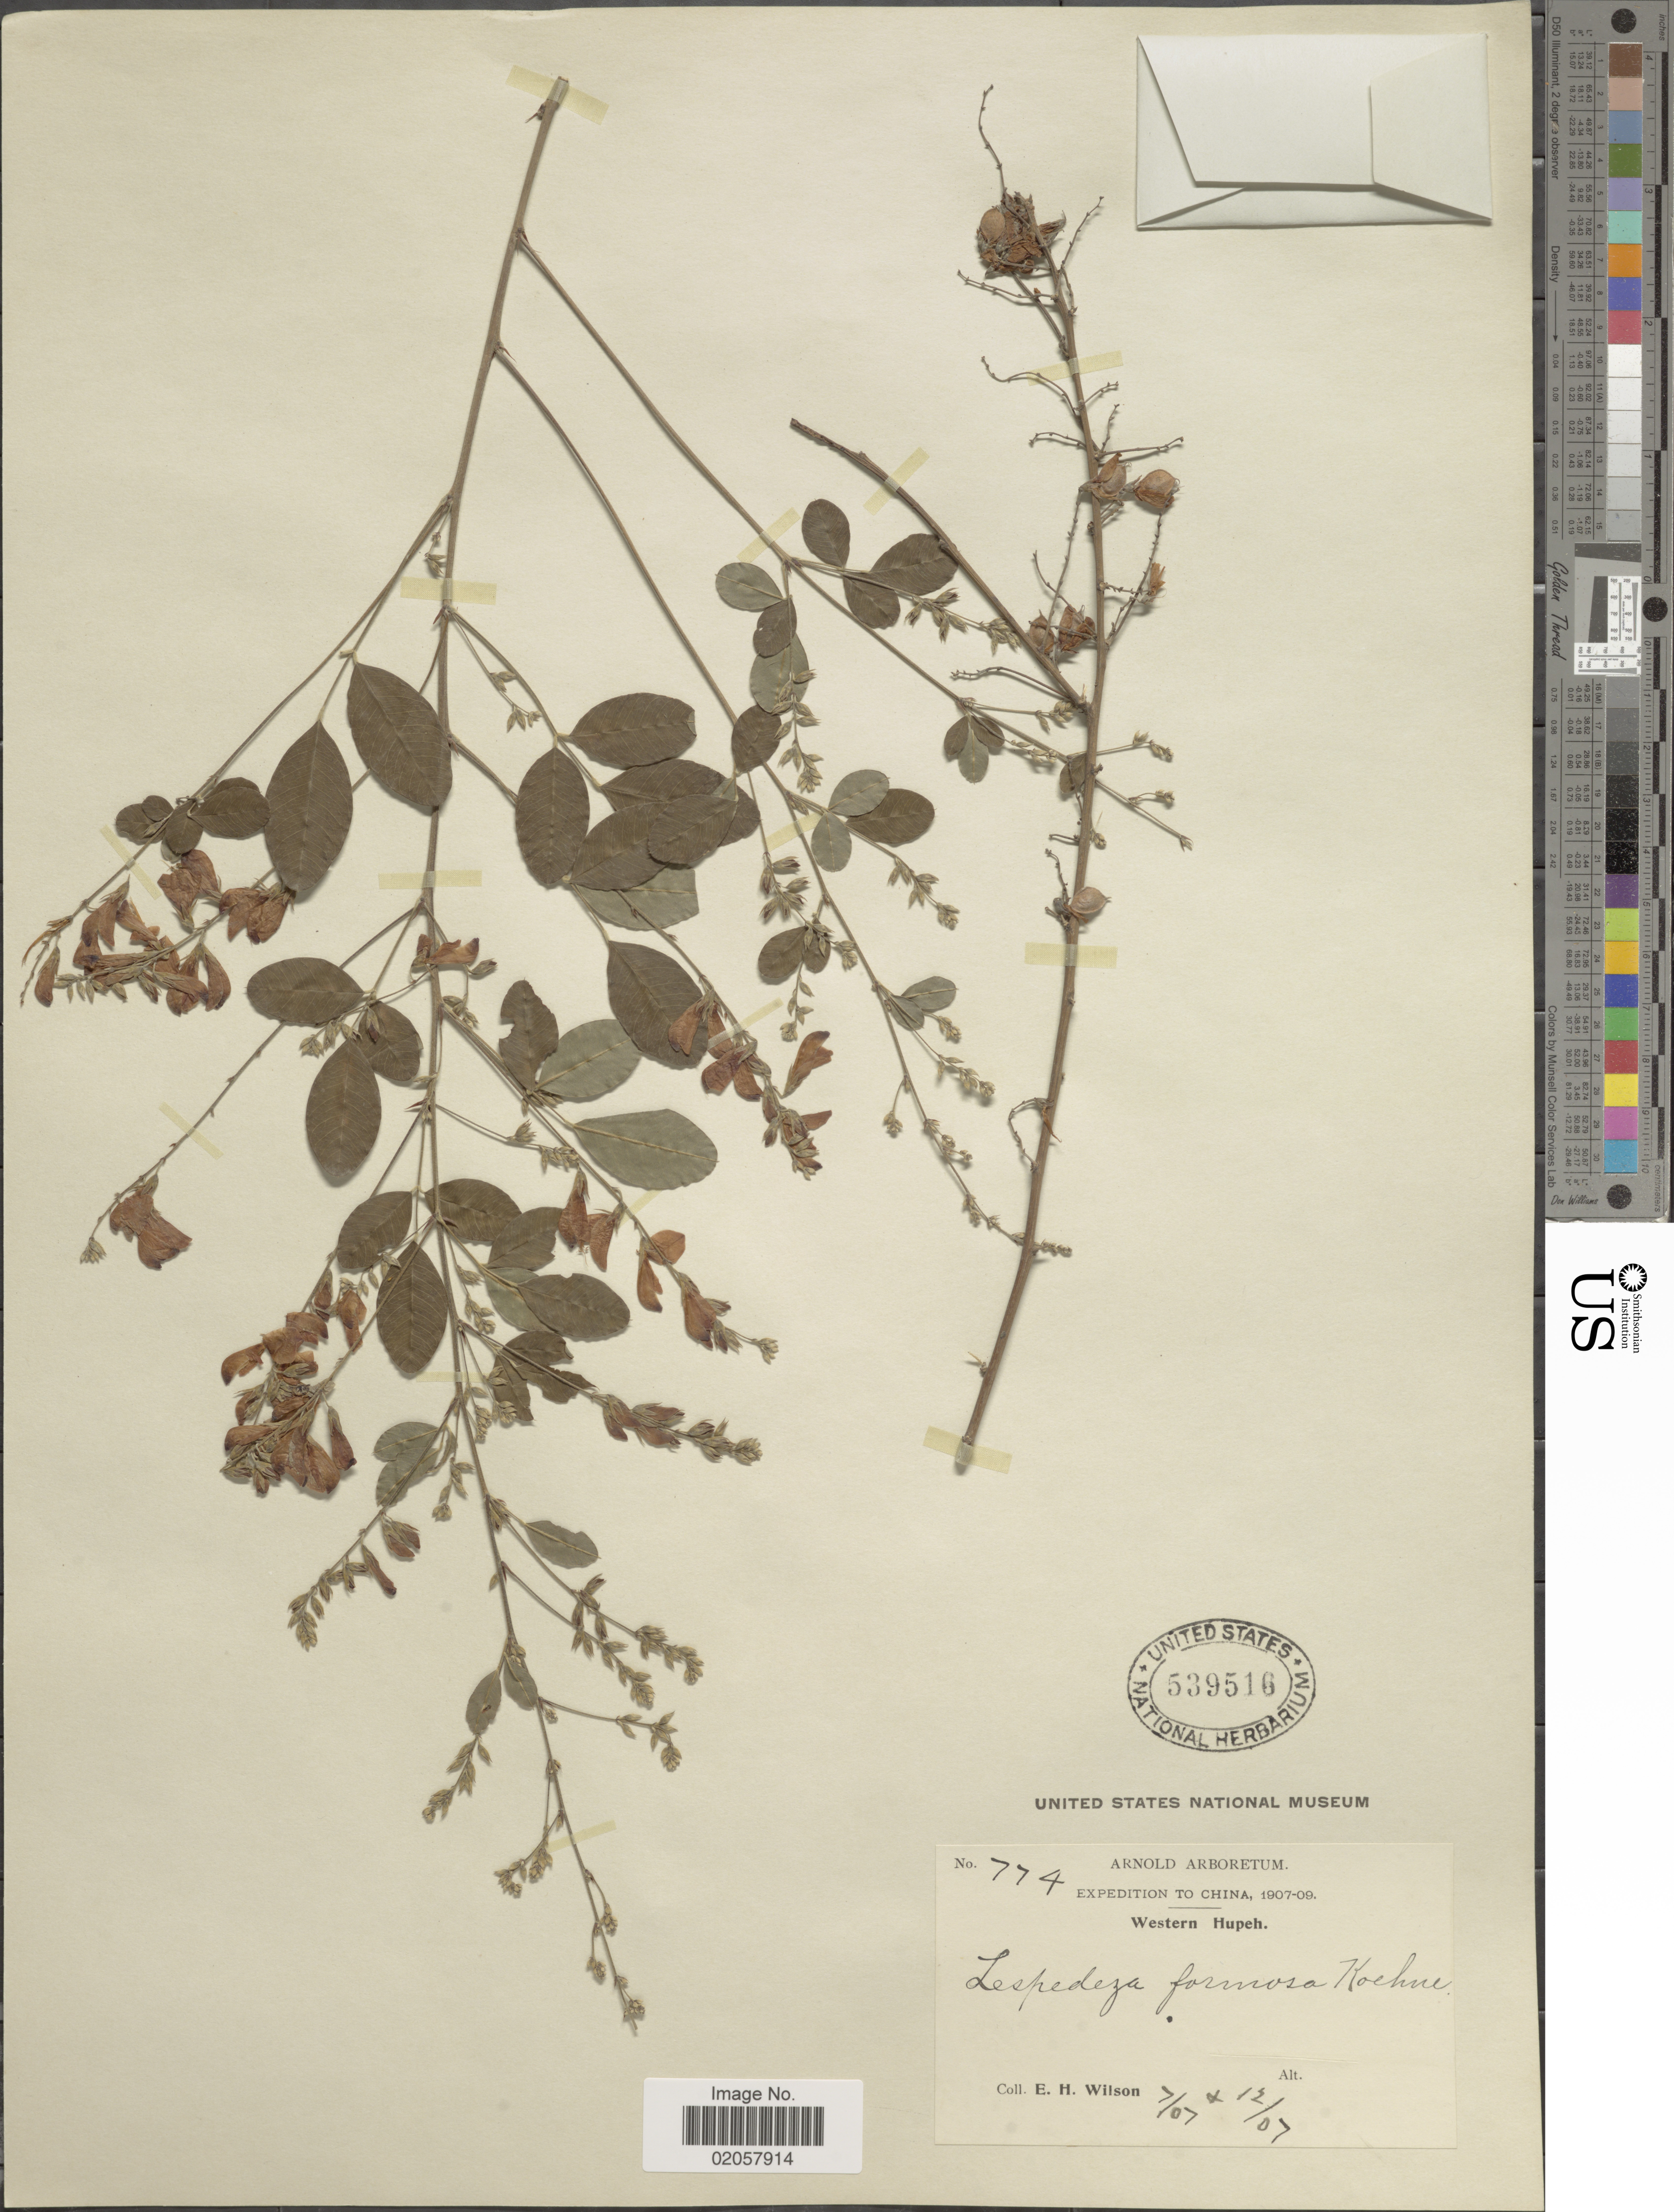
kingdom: Plantae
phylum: Tracheophyta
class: Magnoliopsida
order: Fabales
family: Fabaceae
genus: Lespedeza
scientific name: Lespedeza formosa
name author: (Vogel) Koehne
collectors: E. Wilson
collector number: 774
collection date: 1907-07/1907-12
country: China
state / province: Hubei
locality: Western Hupeh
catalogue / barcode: US 539516